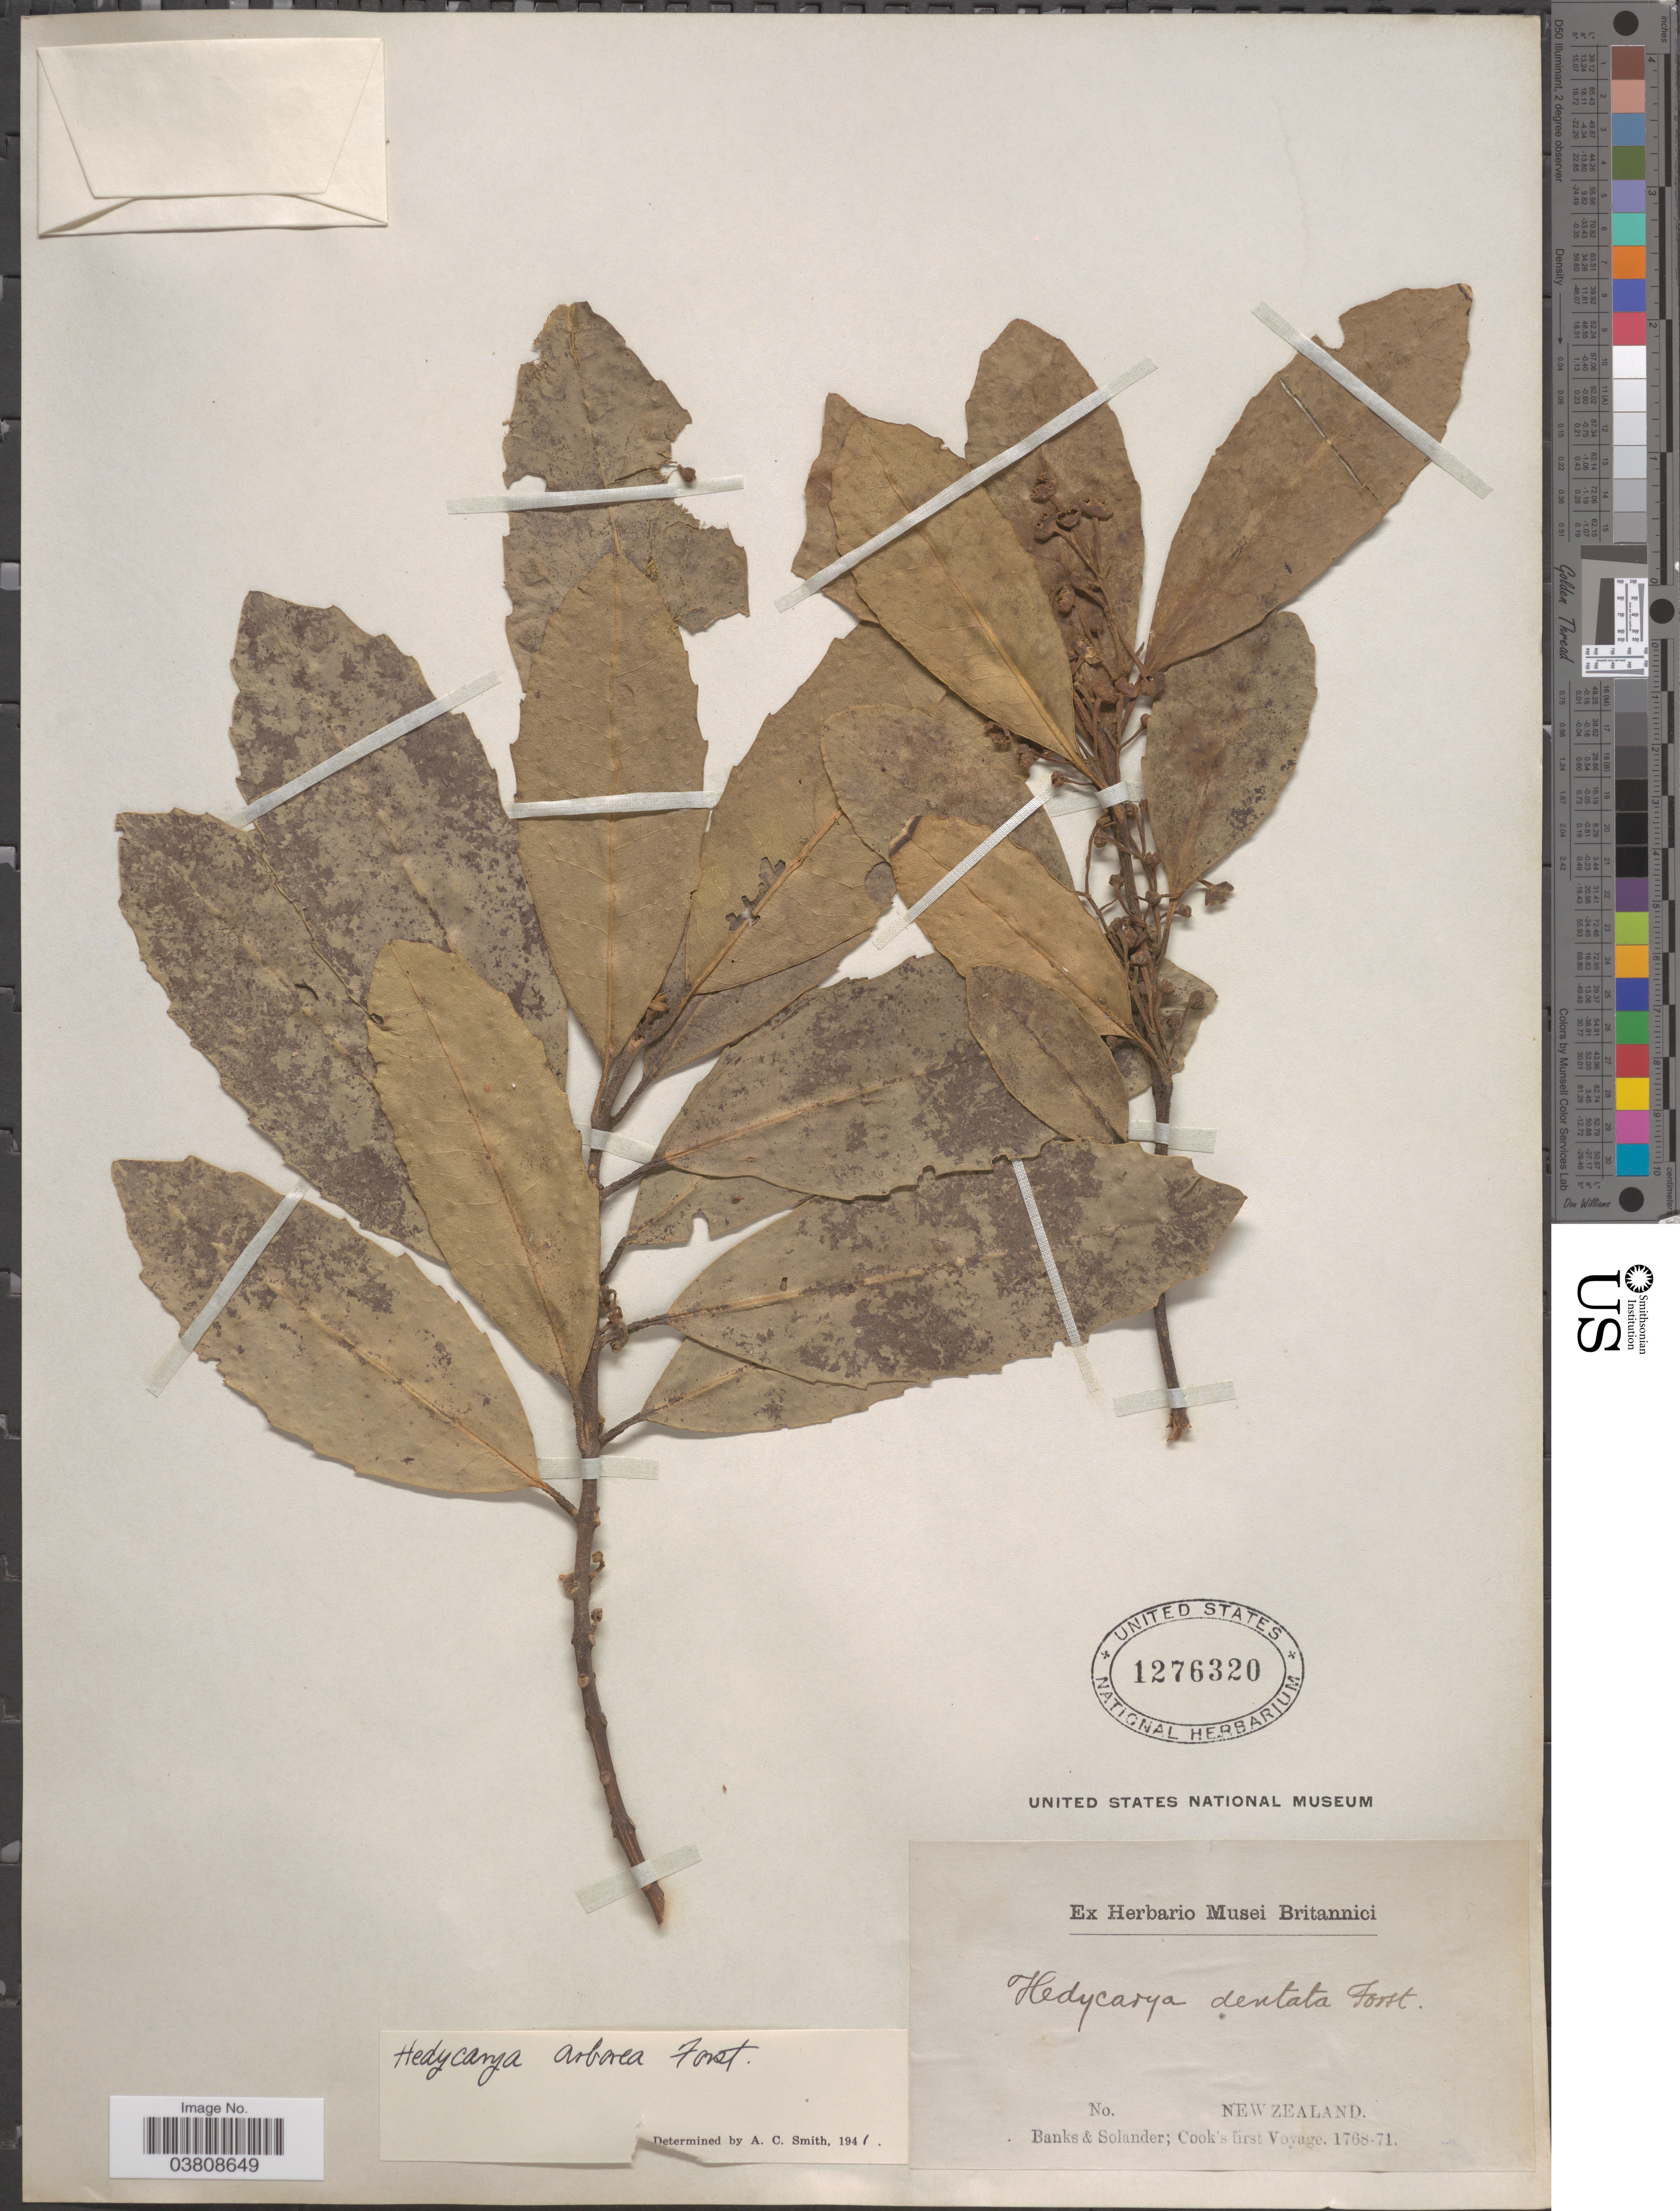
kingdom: Plantae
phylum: Tracheophyta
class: Magnoliopsida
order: Laurales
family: Monimiaceae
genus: Hedycarya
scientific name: Hedycarya arborea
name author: J.R. Forst. & G. Forst.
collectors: -- Banks & -- Solander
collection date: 1768/1771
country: New Zealand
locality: Cook's first Voyage.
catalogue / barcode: US 1276320